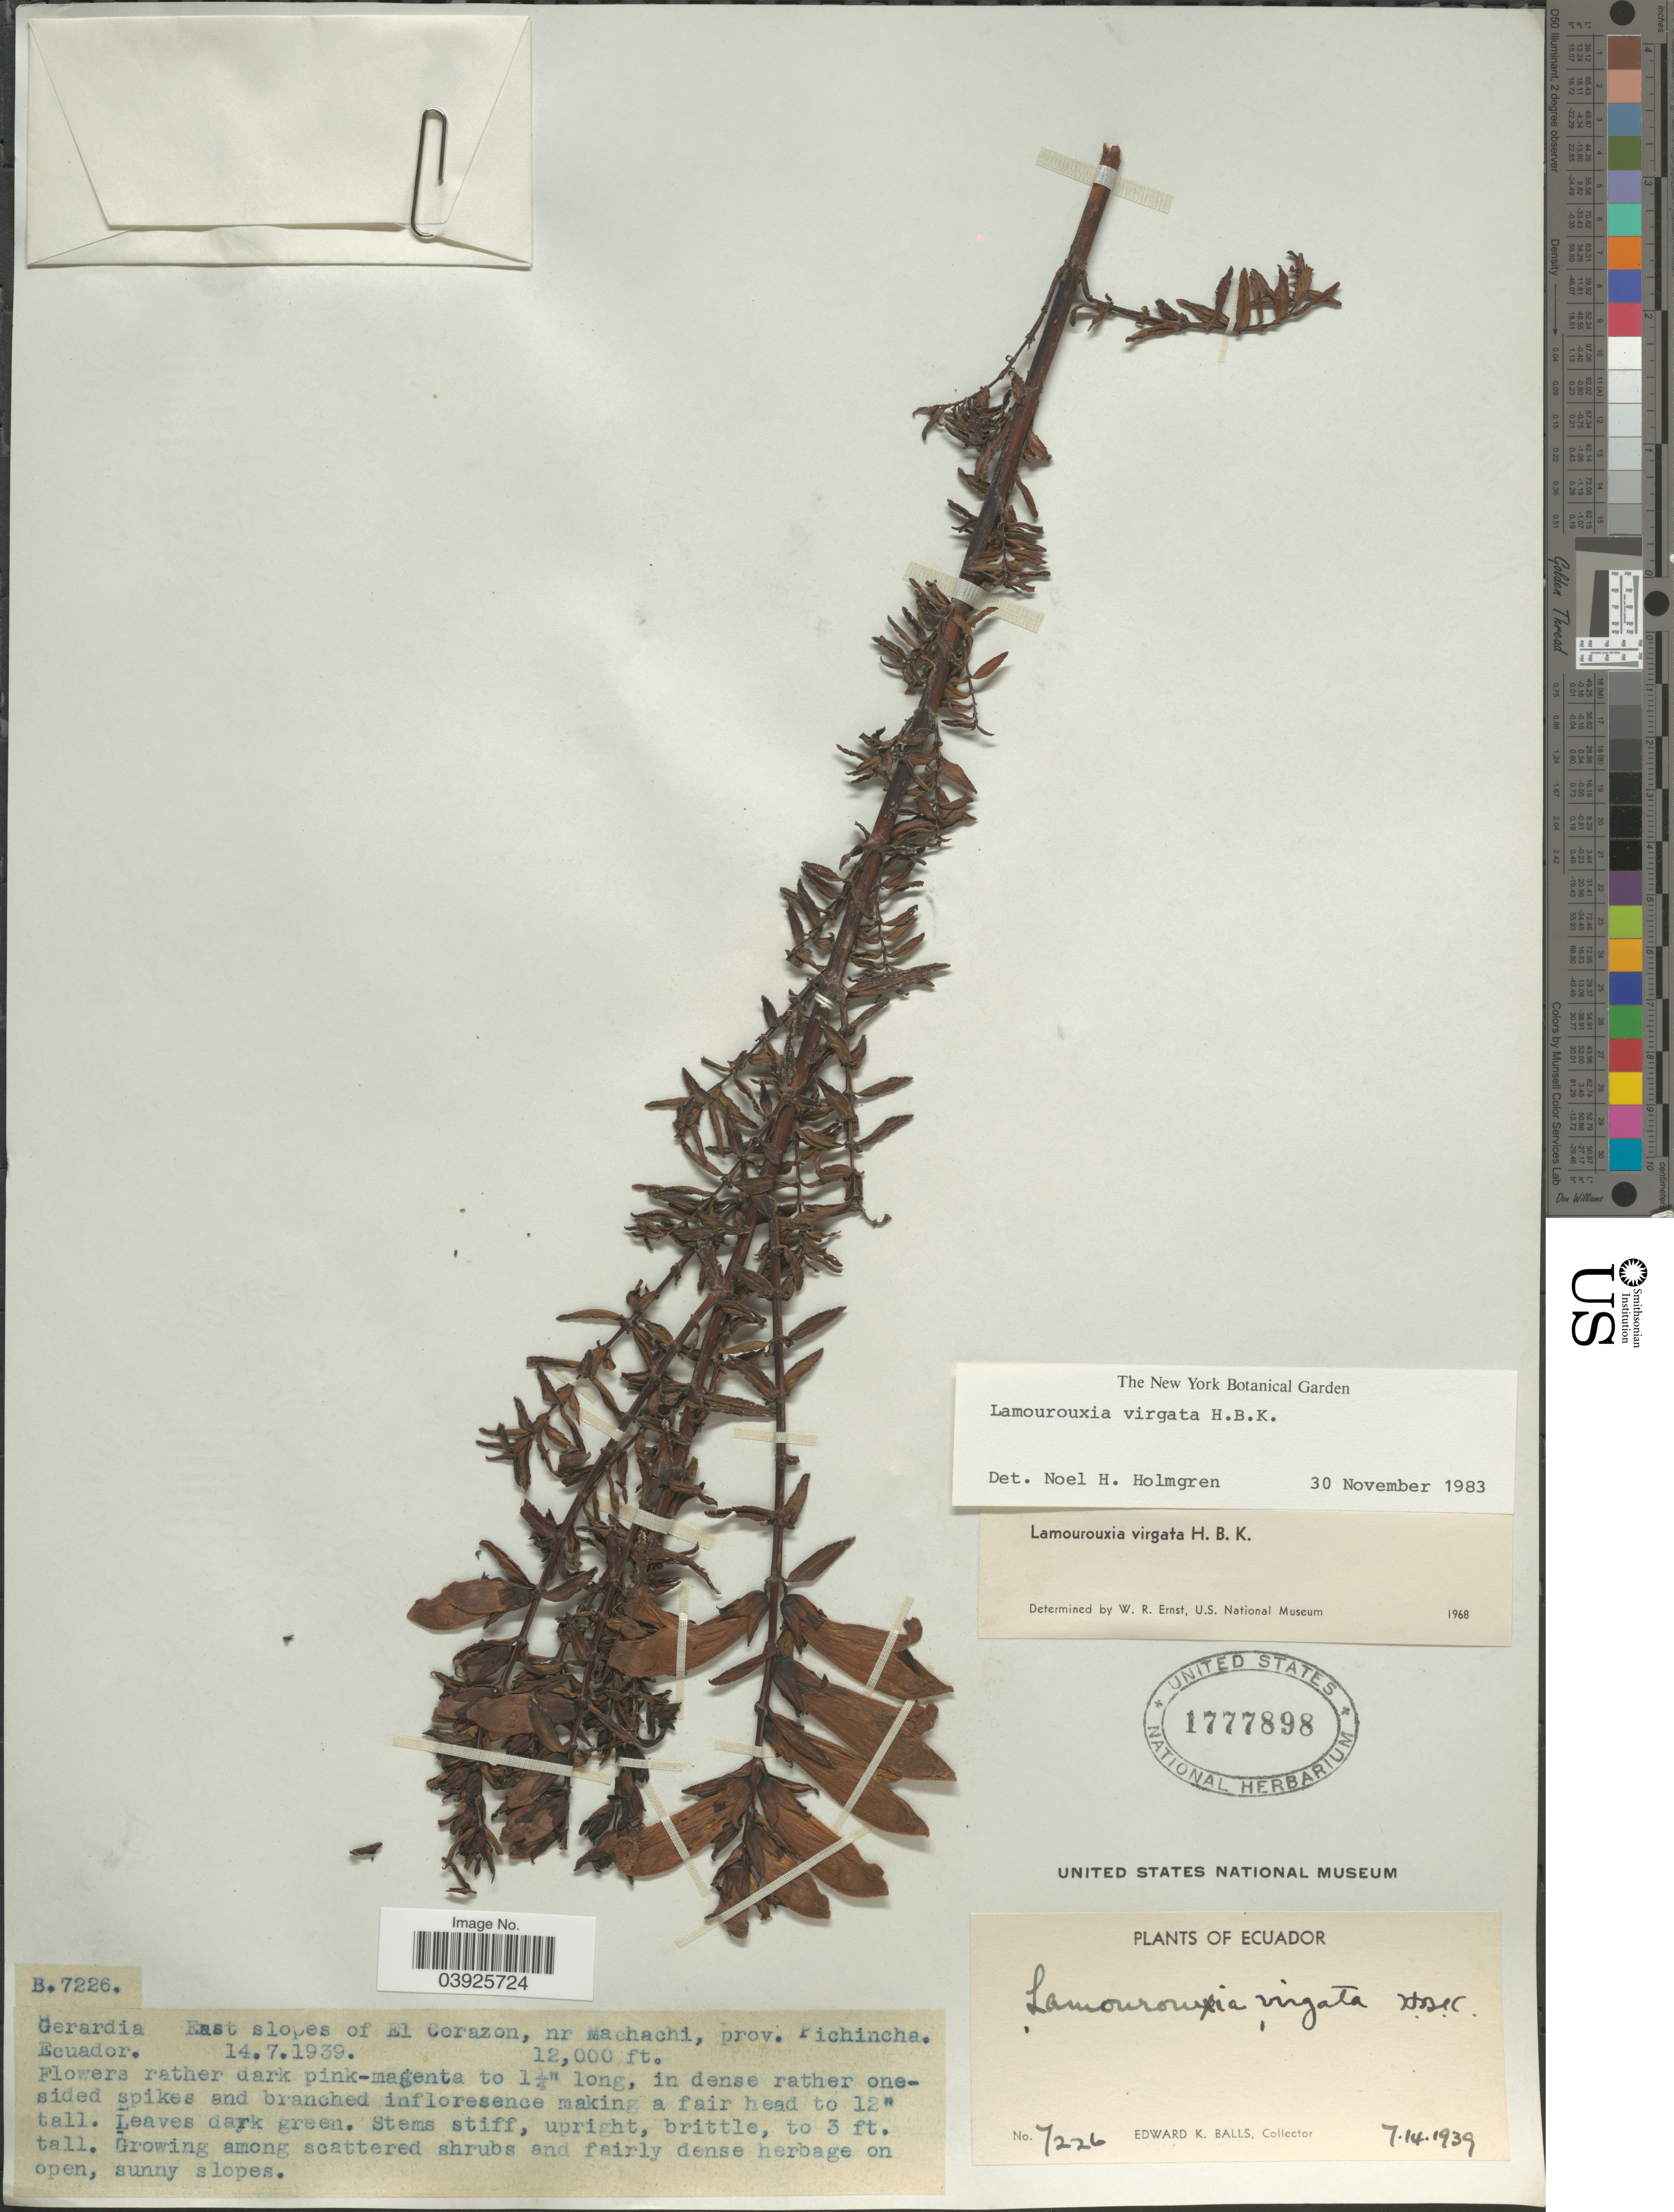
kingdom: Plantae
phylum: Tracheophyta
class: Magnoliopsida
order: Lamiales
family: Orobanchaceae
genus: Lamourouxia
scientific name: Lamourouxia virgata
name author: Kunth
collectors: E. K. Balls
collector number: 7226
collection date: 1939-07-14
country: Ecuador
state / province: Pichincha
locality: East slopes of El Corazon, nr Machachi.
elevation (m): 3658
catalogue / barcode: US 1777898